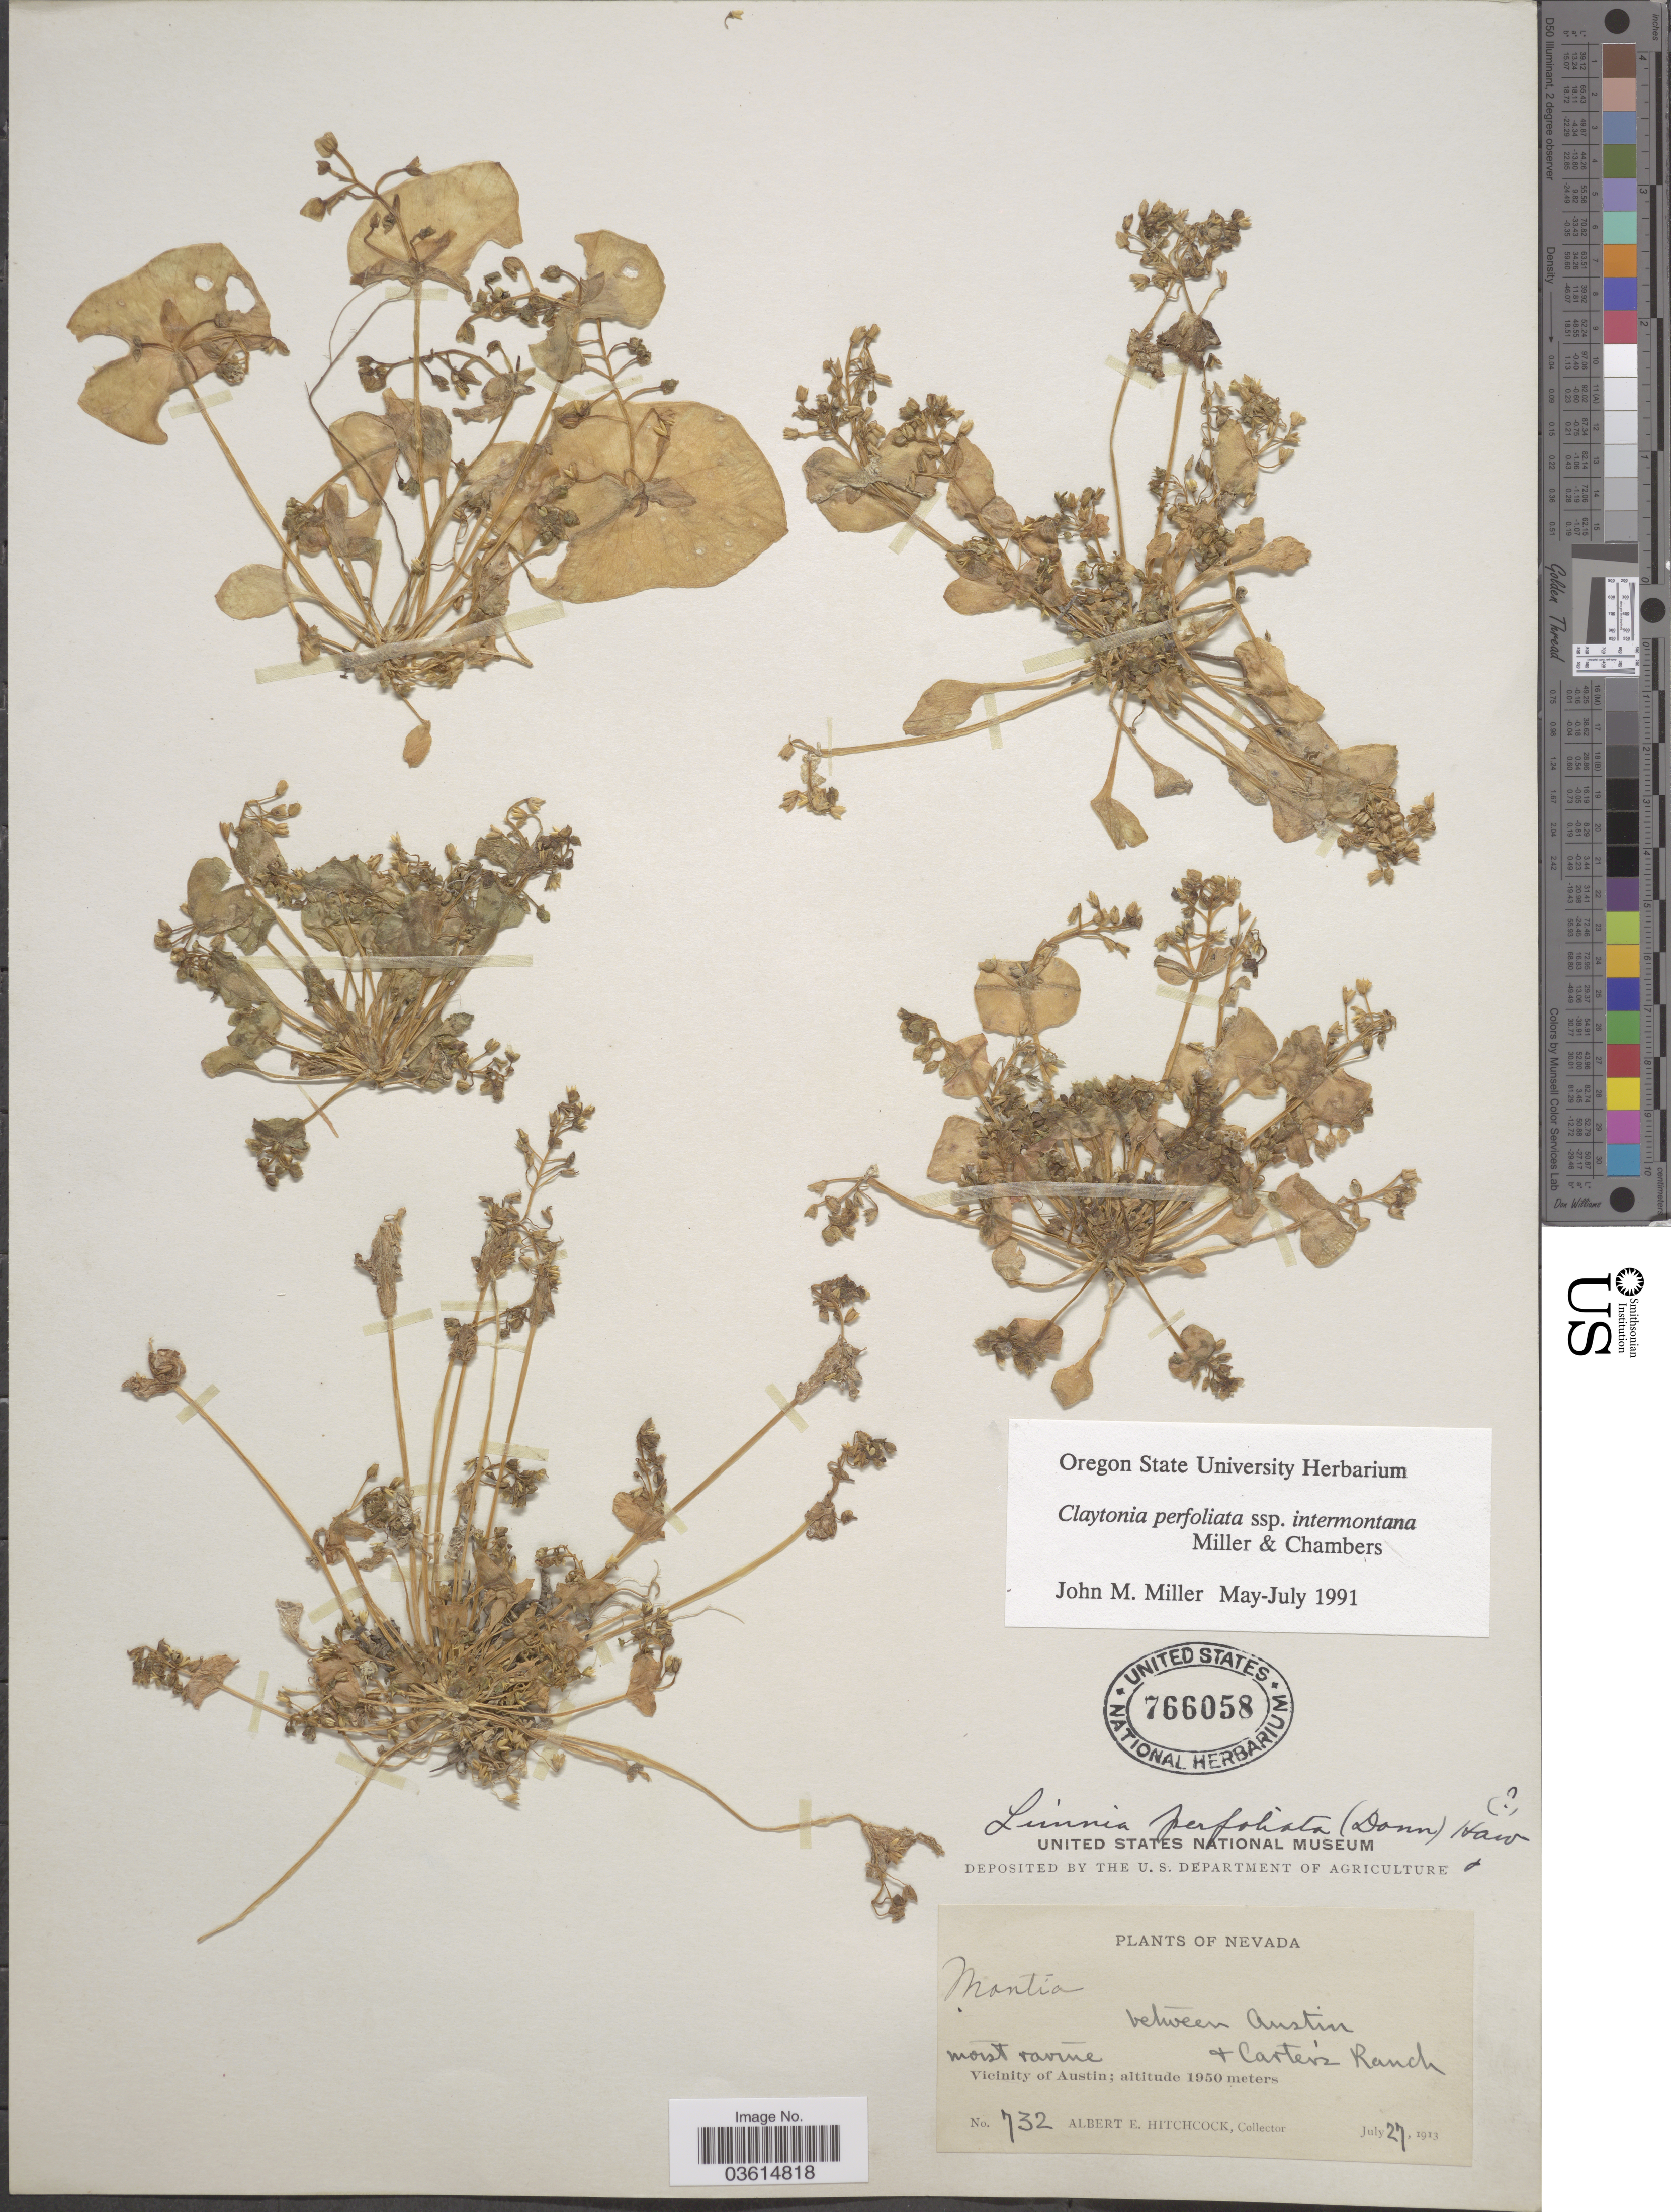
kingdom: Plantae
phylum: Tracheophyta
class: Magnoliopsida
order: Caryophyllales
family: Montiaceae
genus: Claytonia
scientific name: Claytonia perfoliata subsp. intermontana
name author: Mill. & Chambers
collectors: A. Hitchcock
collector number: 732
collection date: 1913-07-27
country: United States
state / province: Nevada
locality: Between Austin & Carter's Ranch. Vicinity of Austin.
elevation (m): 1950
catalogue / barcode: US 766058